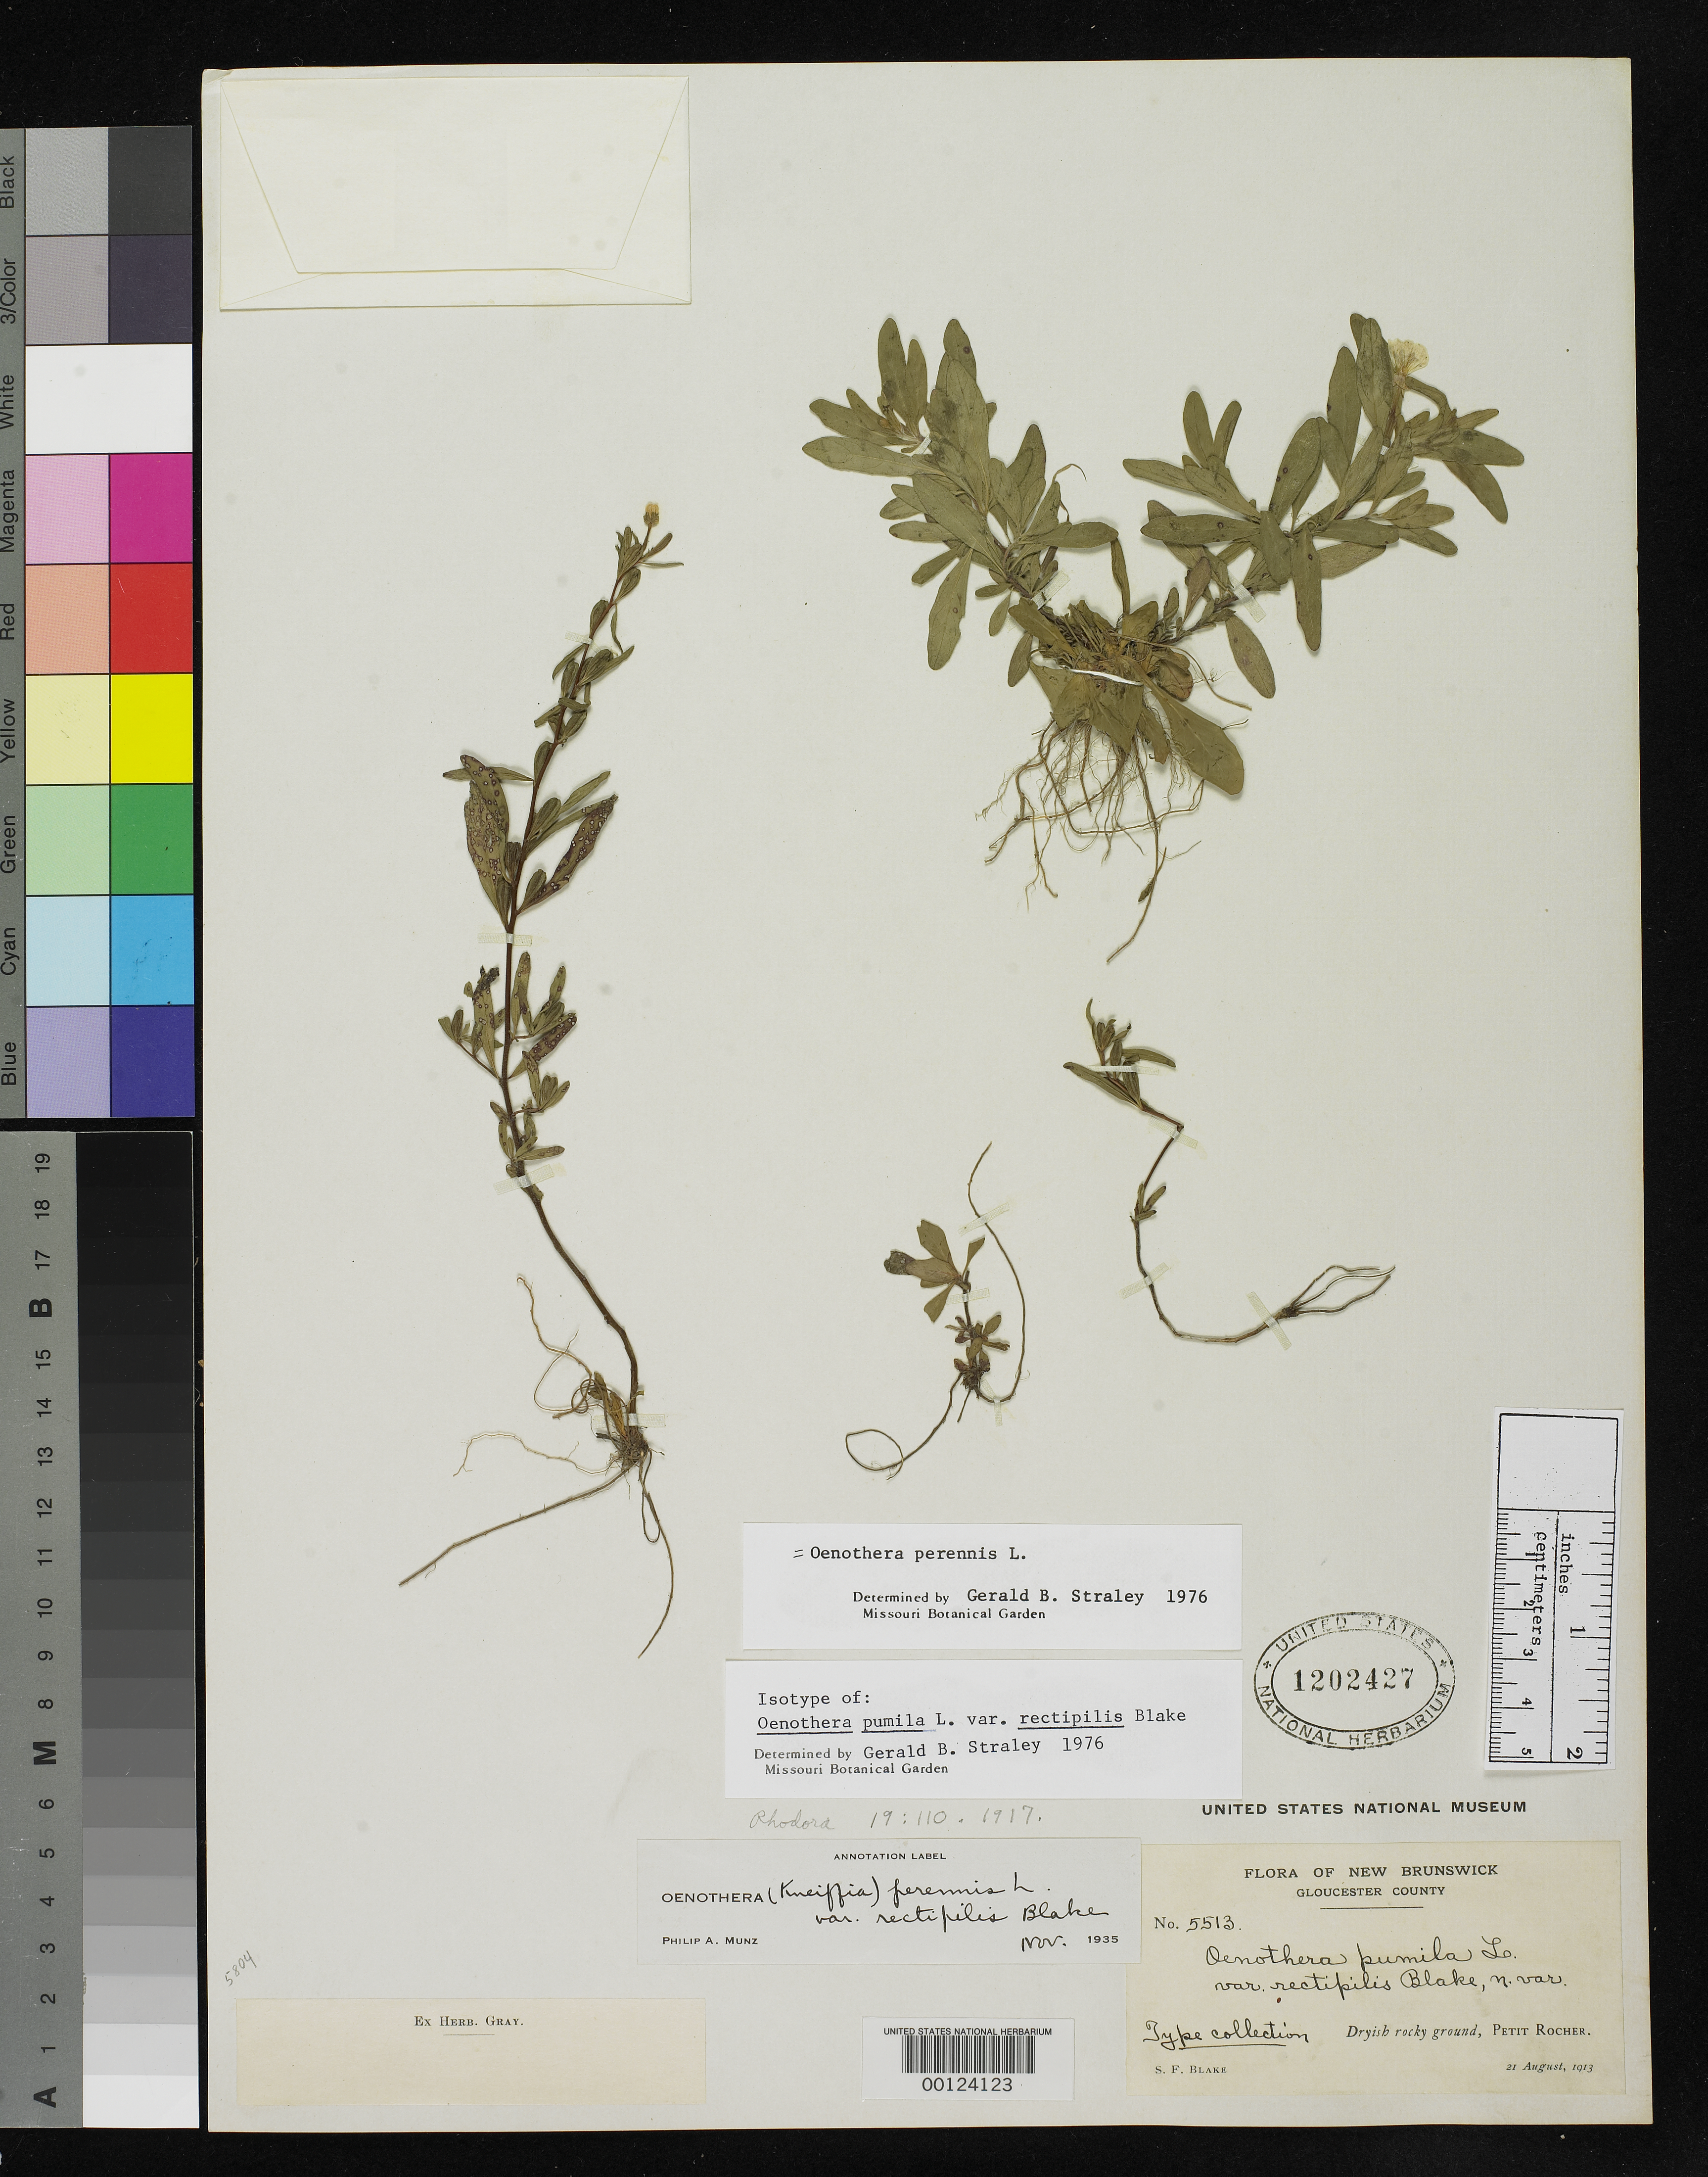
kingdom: Plantae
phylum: Tracheophyta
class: Magnoliopsida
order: Myrtales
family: Onagraceae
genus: Oenothera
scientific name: Oenothera pumila var. rectipilis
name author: S.F. Blake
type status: Isotype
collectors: S. Blake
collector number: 5513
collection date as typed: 21 Aug 1913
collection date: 1913-08-21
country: Canada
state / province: New Brunswick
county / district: Gloucester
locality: Petit Rocher.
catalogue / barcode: US 1202427